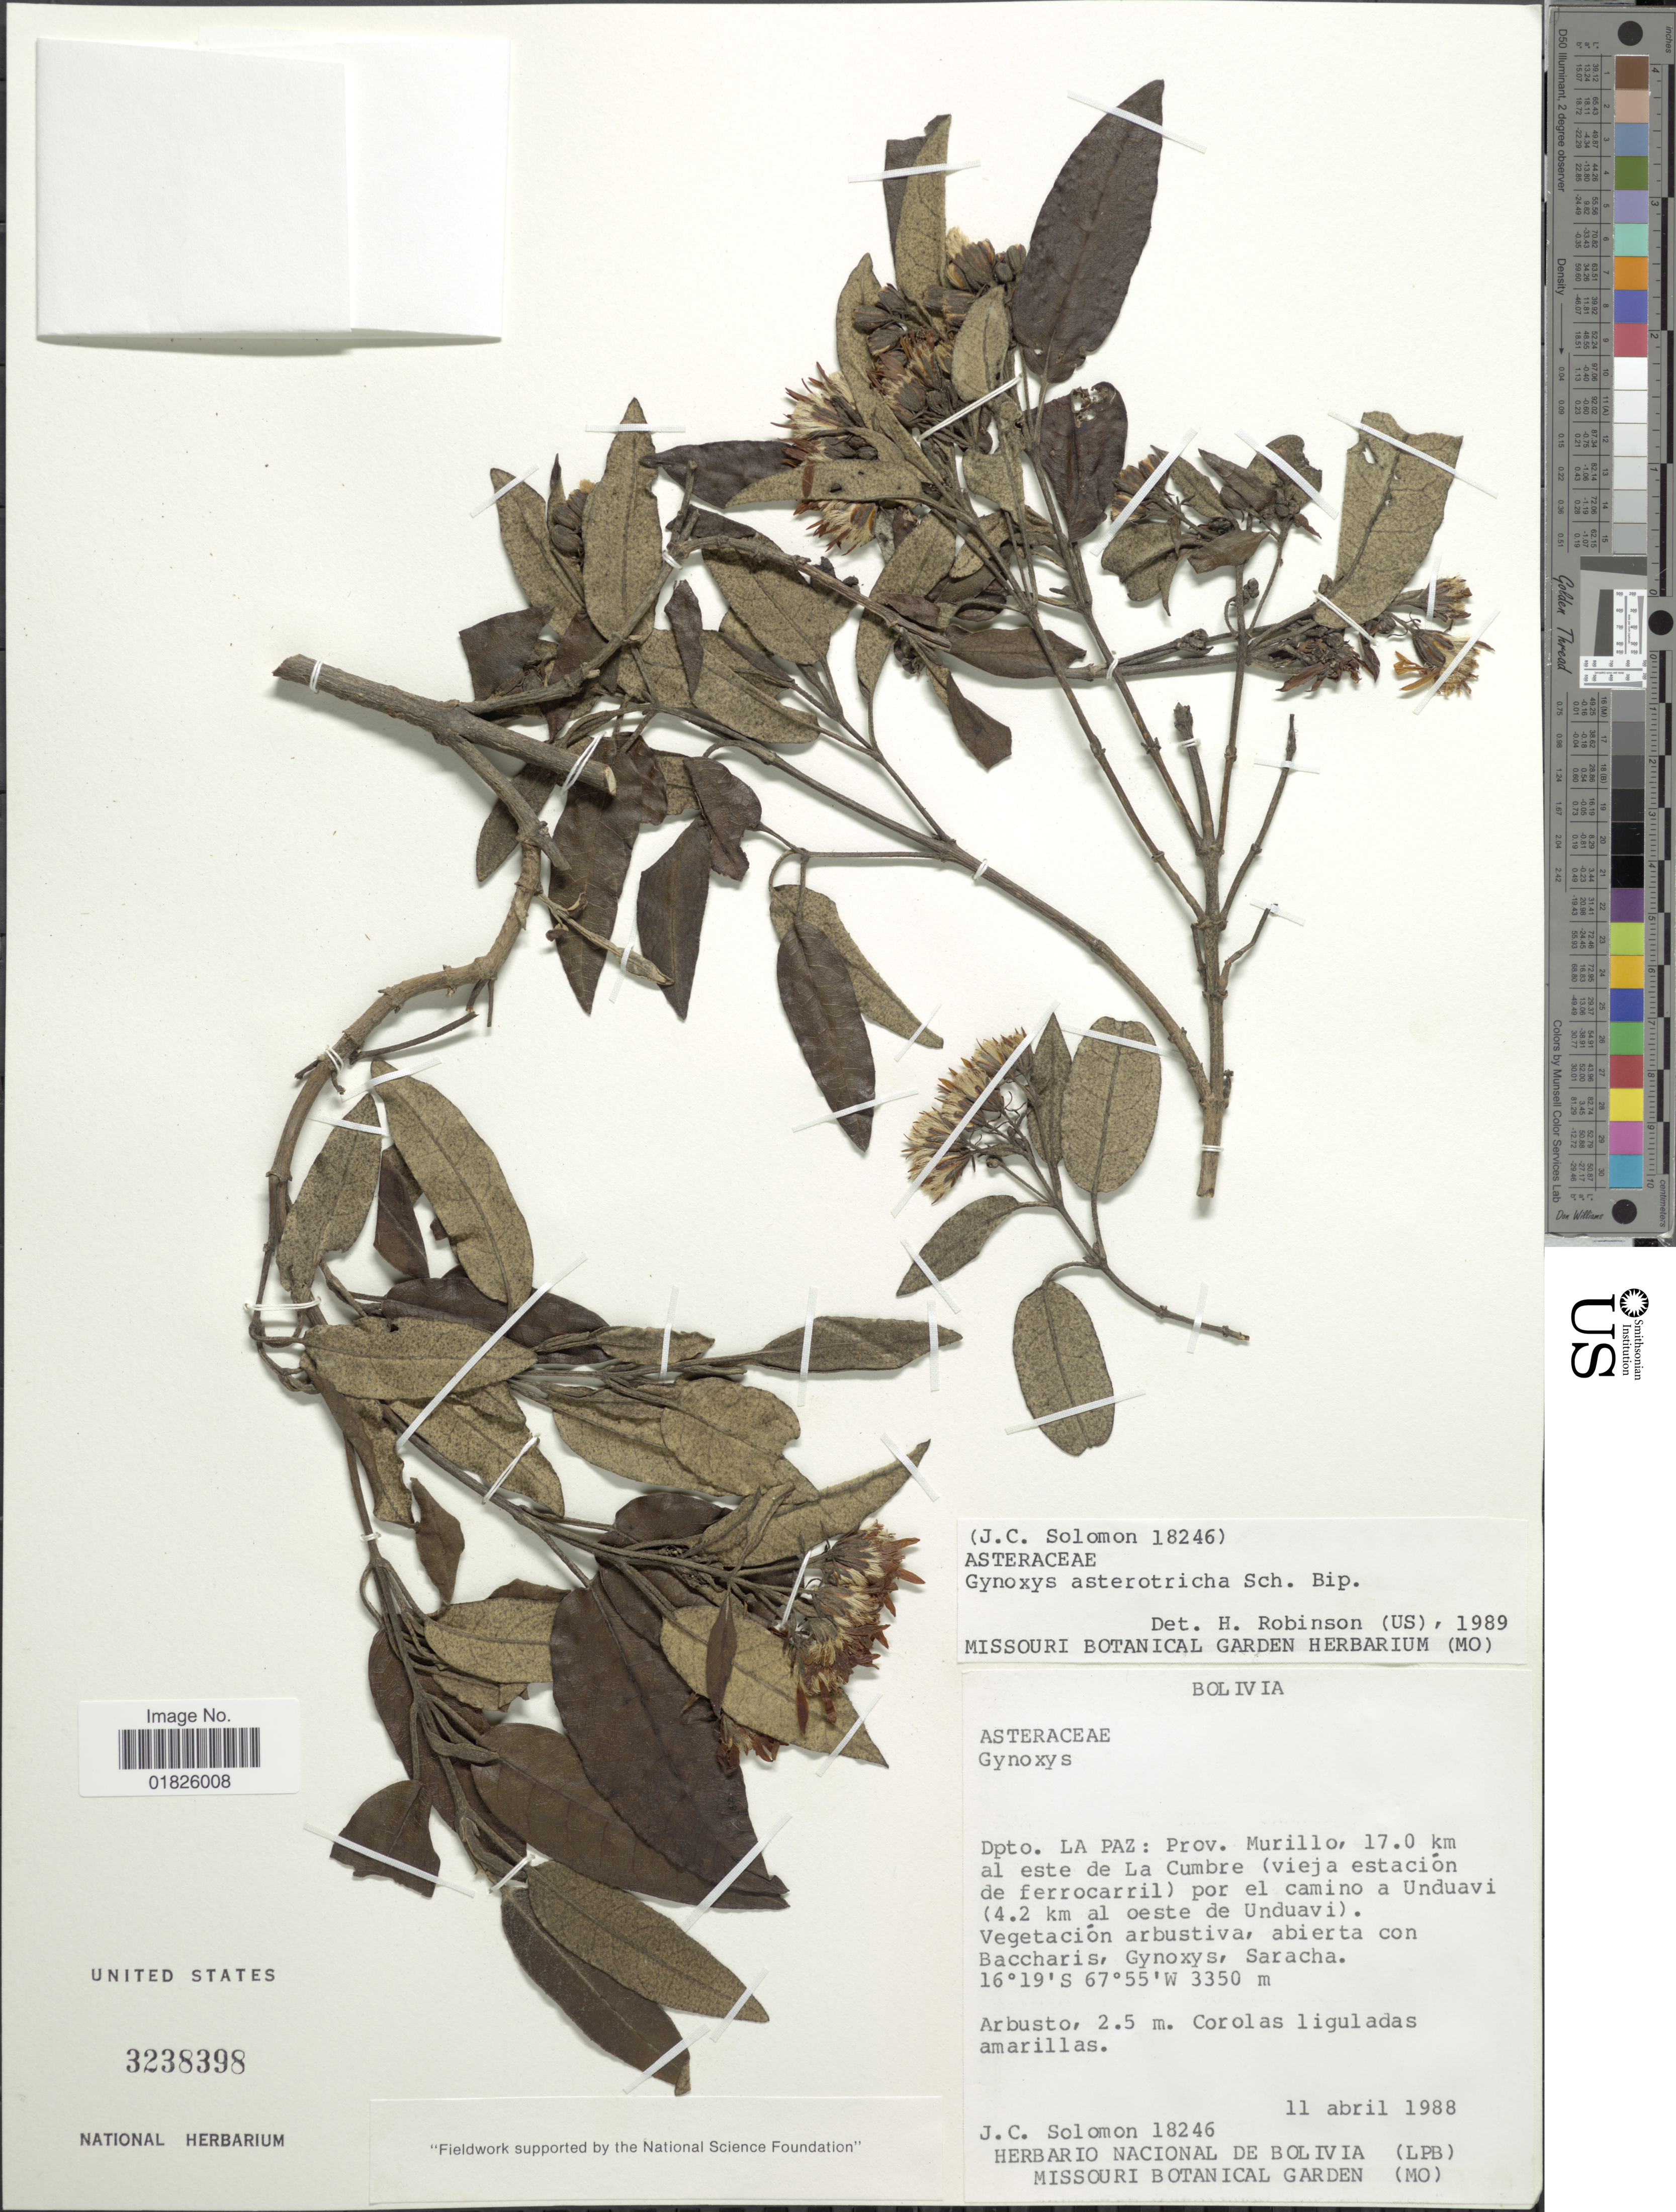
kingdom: Plantae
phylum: Tracheophyta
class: Magnoliopsida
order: Asterales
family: Asteraceae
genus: Gynoxys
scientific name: Gynoxys asterotricha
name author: Sch. Bip.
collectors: J. C. Solomon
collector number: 18246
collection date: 1988-04-11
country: Bolivia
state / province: La Paz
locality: Prov. Murillo, 17.0 km al este de La Cumbre (vieja estacion de ferrocarril) por el camino a Unduavi (4.2 km al oeste de Unduavi)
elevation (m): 3350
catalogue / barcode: US 3238398